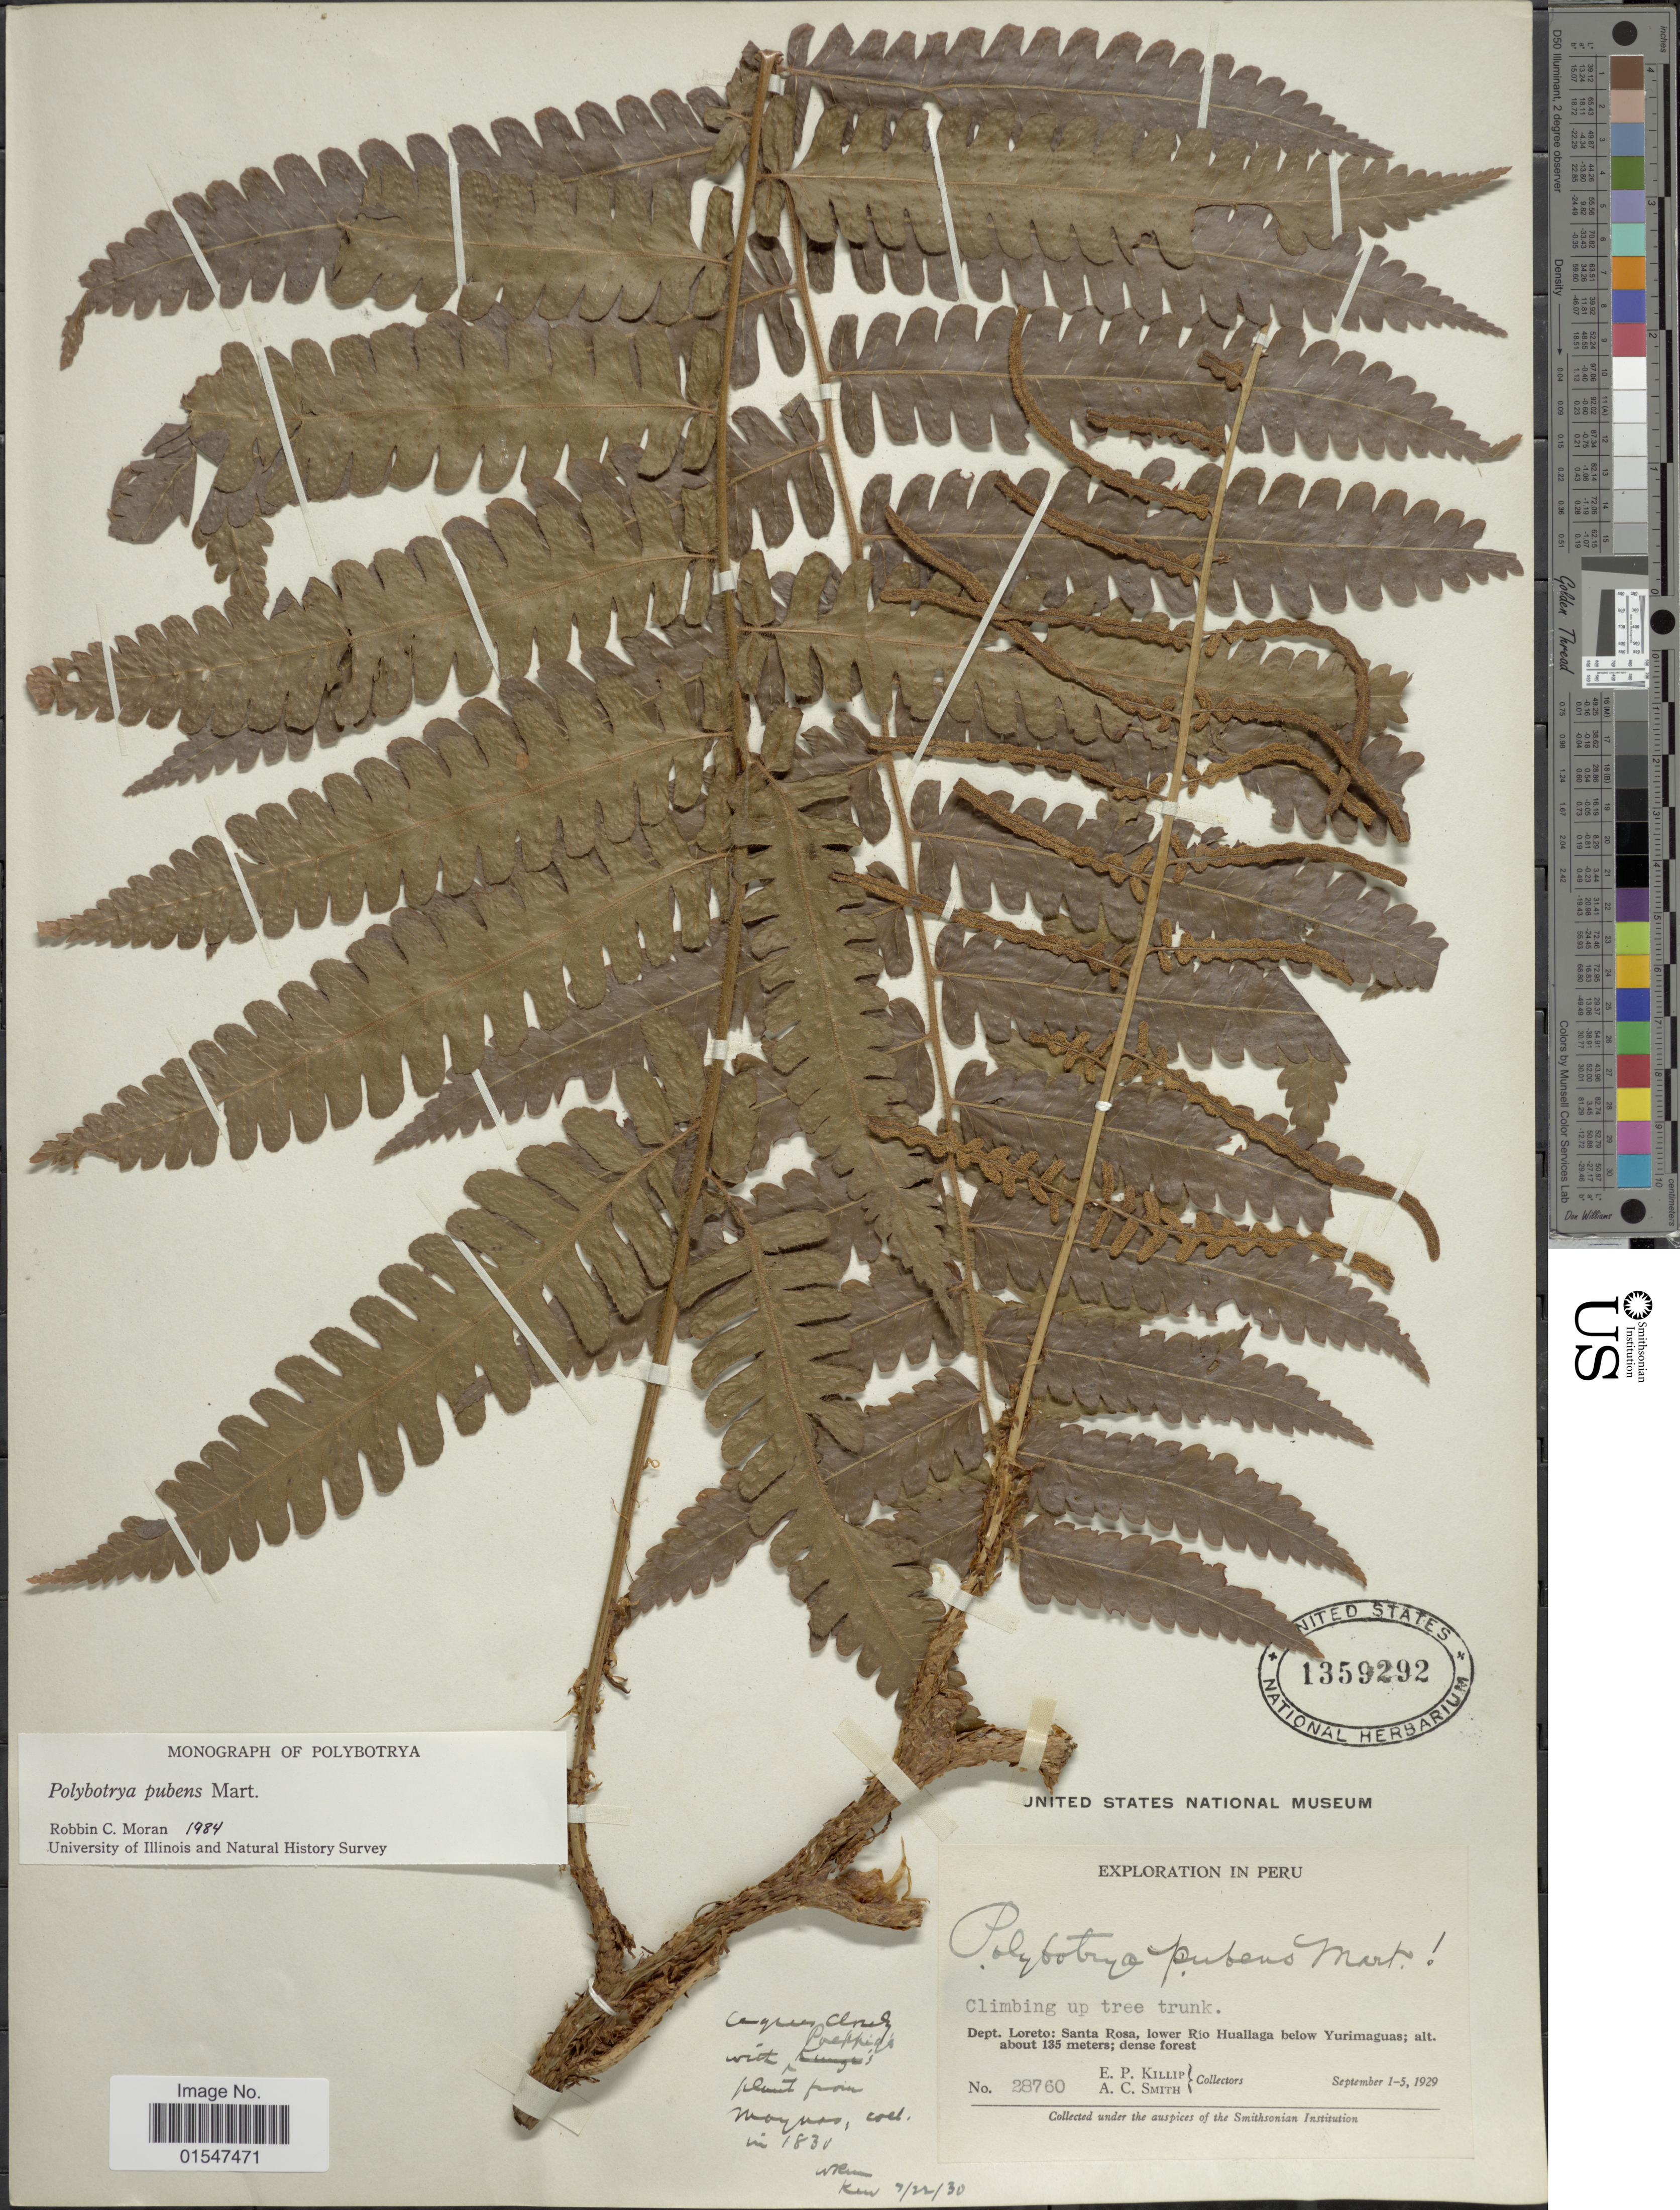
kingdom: Plantae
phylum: Tracheophyta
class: Polypodiopsida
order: Polypodiales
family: Dryopteridaceae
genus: Polybotrya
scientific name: Polybotrya pubens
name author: Mart.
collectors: E. P. Killip & A. C. Smith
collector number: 28760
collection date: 1929-09-01/1929-09-05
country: Peru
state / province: Loreto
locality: Santa Rosa, lower Rio Huallaga below Yurimaguas, dense forest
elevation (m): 135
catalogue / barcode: US 1359292